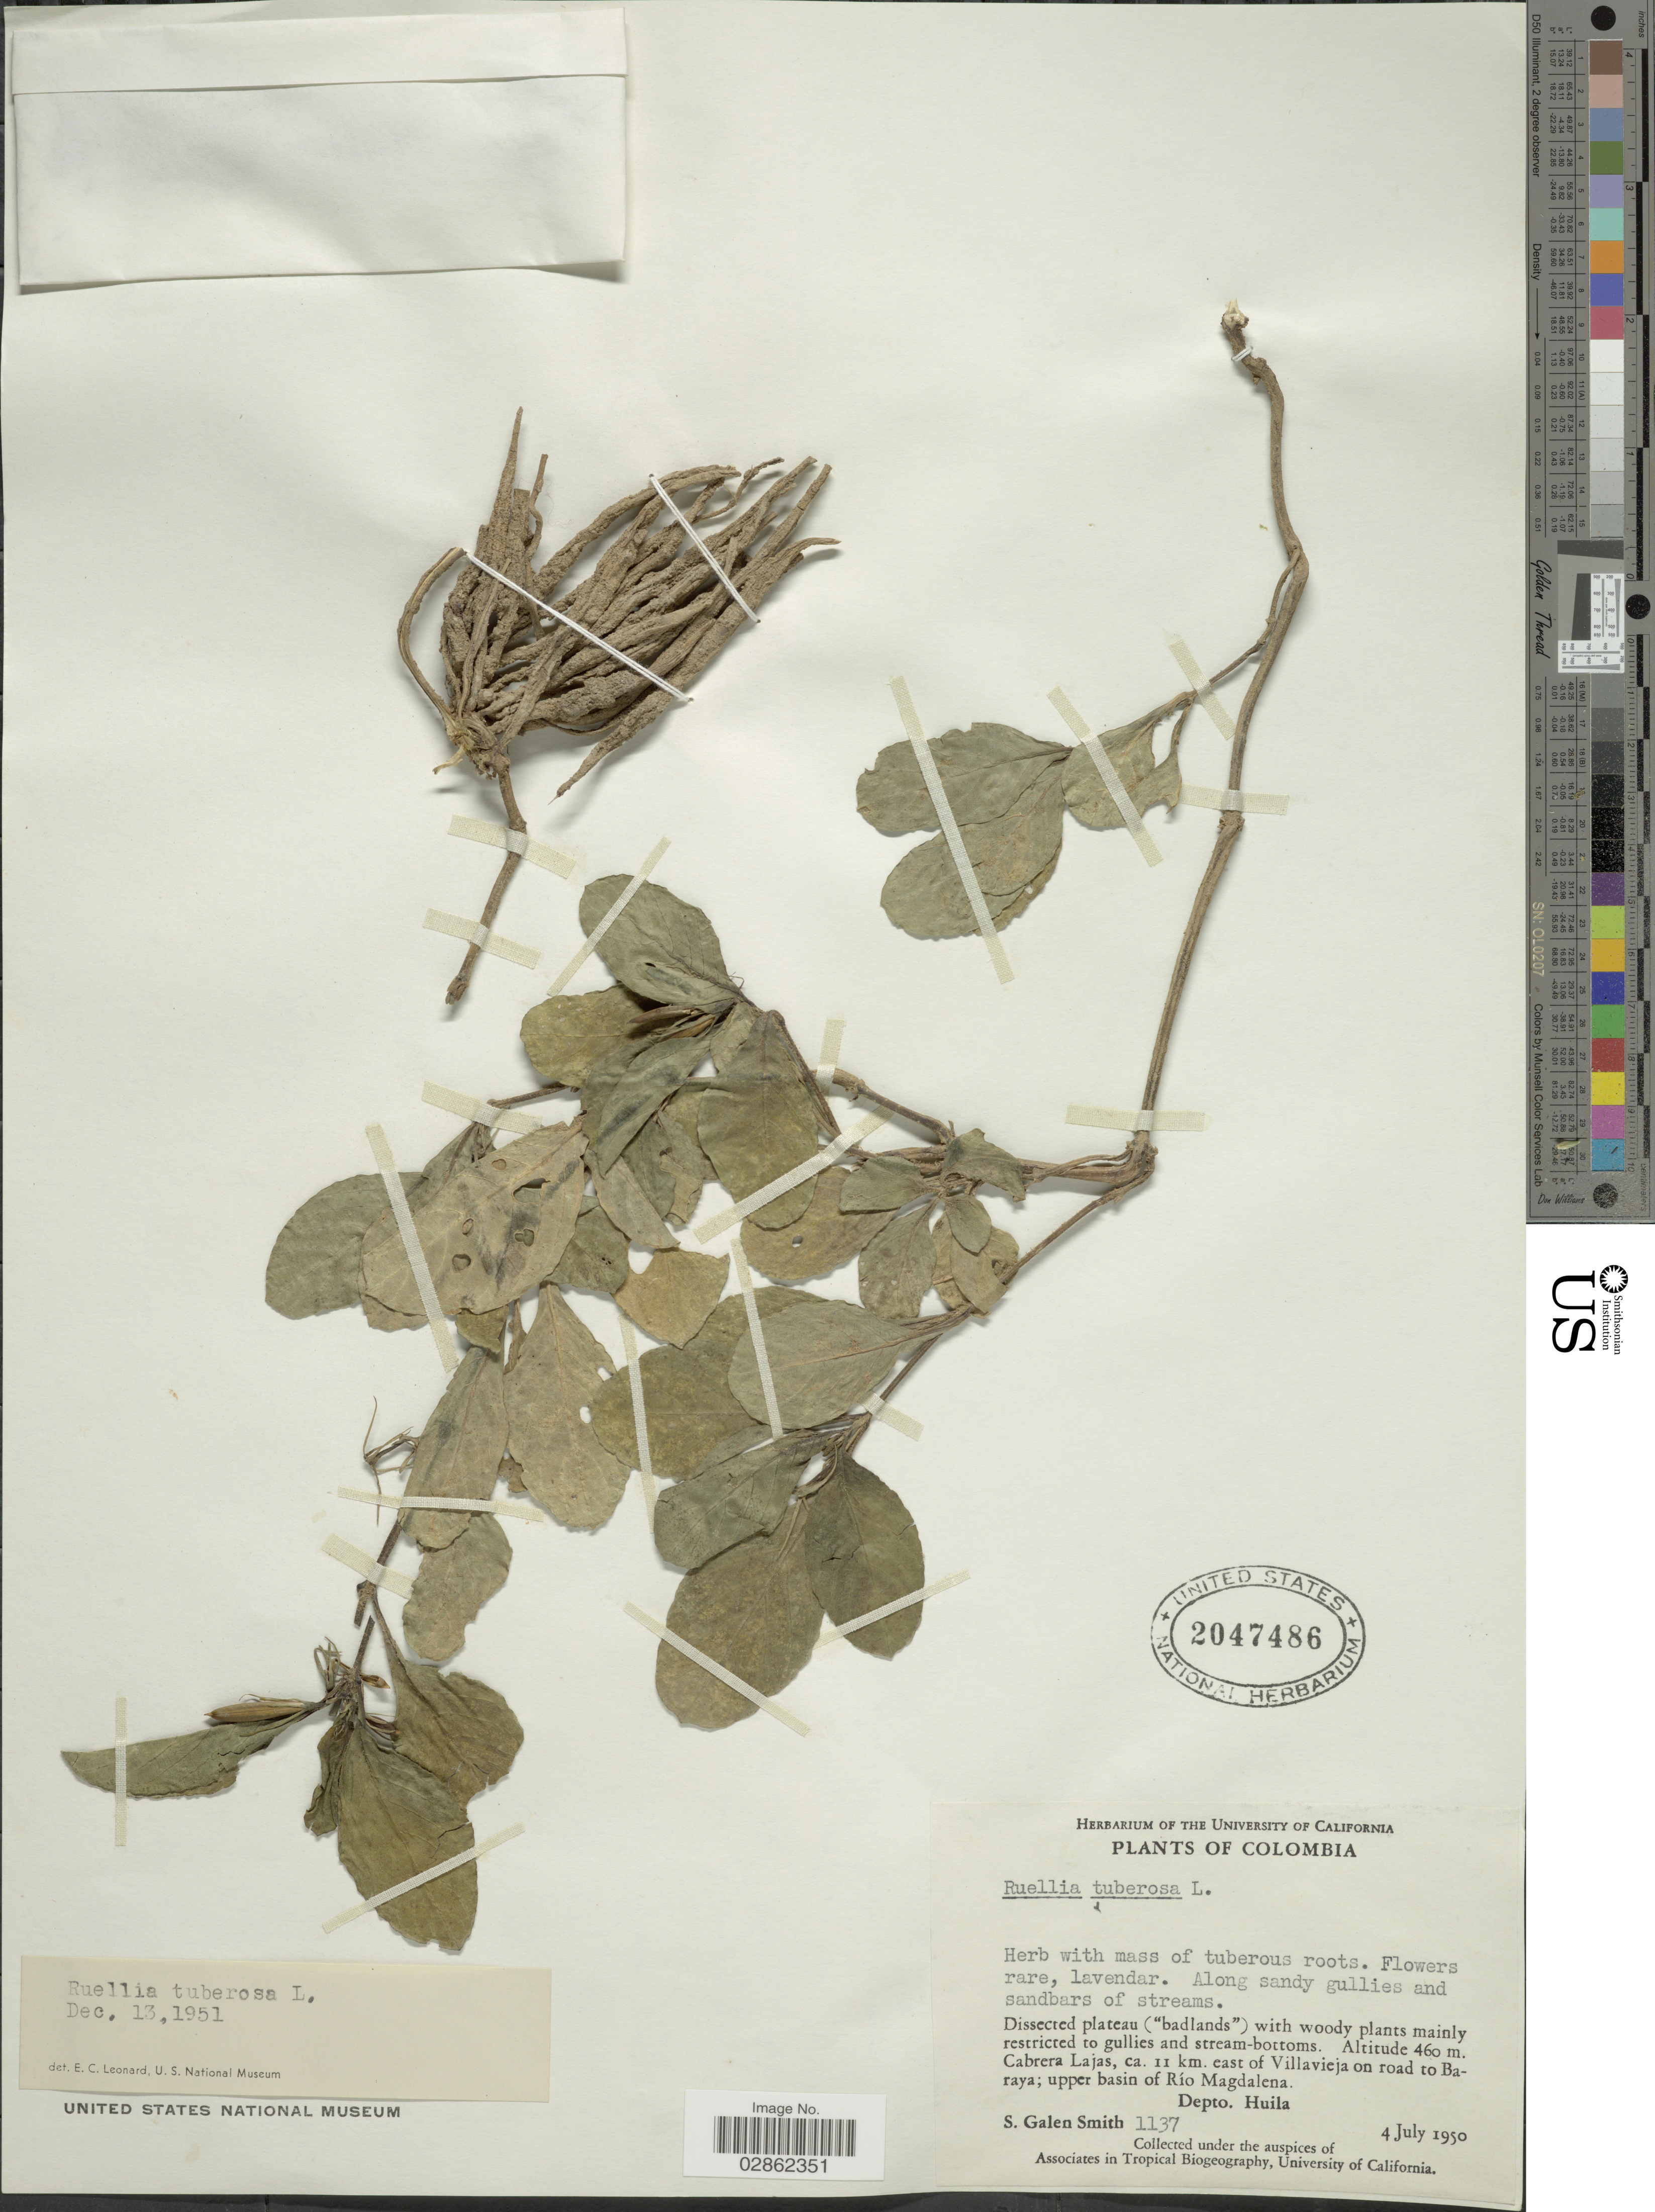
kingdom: Plantae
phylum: Tracheophyta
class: Magnoliopsida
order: Lamiales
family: Acanthaceae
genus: Ruellia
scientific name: Ruellia tuberosa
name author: L.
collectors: S. G. Smith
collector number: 1137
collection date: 1950-07-04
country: Colombia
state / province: Huila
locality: Cabrera Lajas, ca. 11 km. east of Villavieja on road to Baraya; upper basin of Río Magdalena. Depto. Huila.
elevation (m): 460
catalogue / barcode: US 2047486